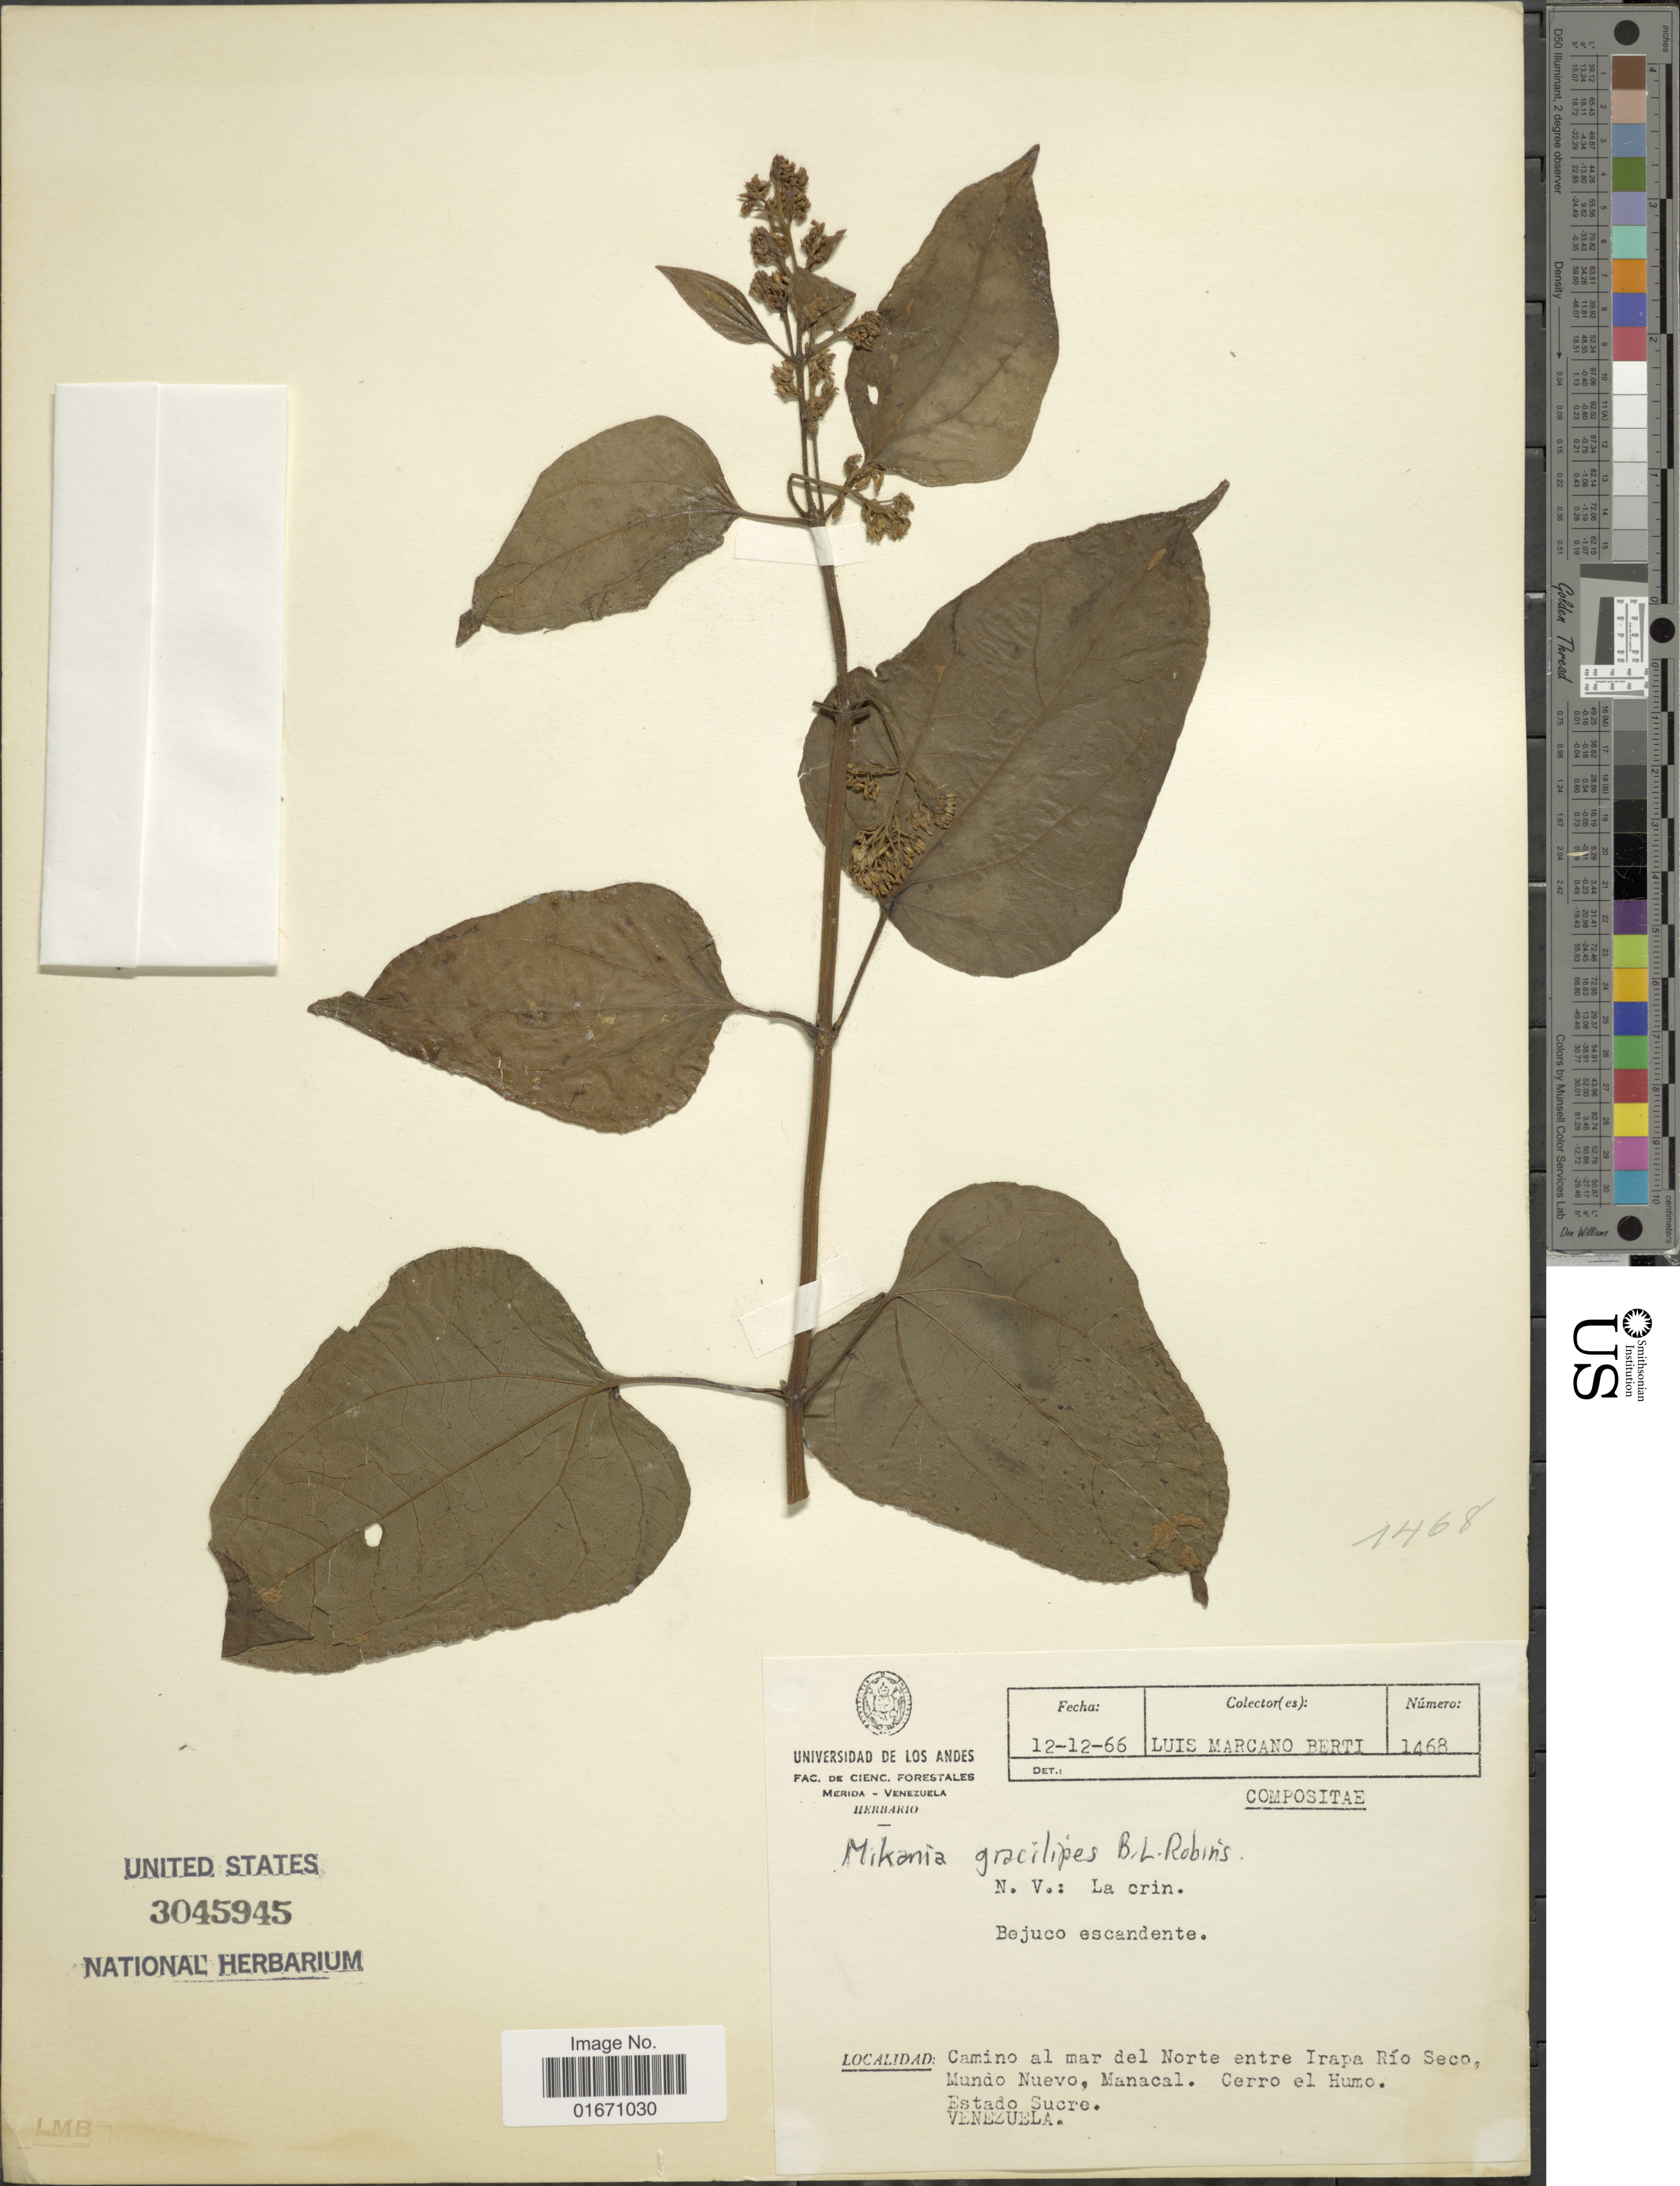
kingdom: Plantae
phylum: Tracheophyta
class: Magnoliopsida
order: Asterales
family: Asteraceae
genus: Mikania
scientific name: Mikania gracilipes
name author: B.L. Rob.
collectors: L. Marcano-Berti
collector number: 1468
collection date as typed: Transcribed d/m/y: 12/12/66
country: Venezuela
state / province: Sucre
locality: Camino al mar del Norte entre Irapa Rio Seco, Mundo Nuevo, Manacal, Cerro el Humo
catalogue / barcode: US 3045945